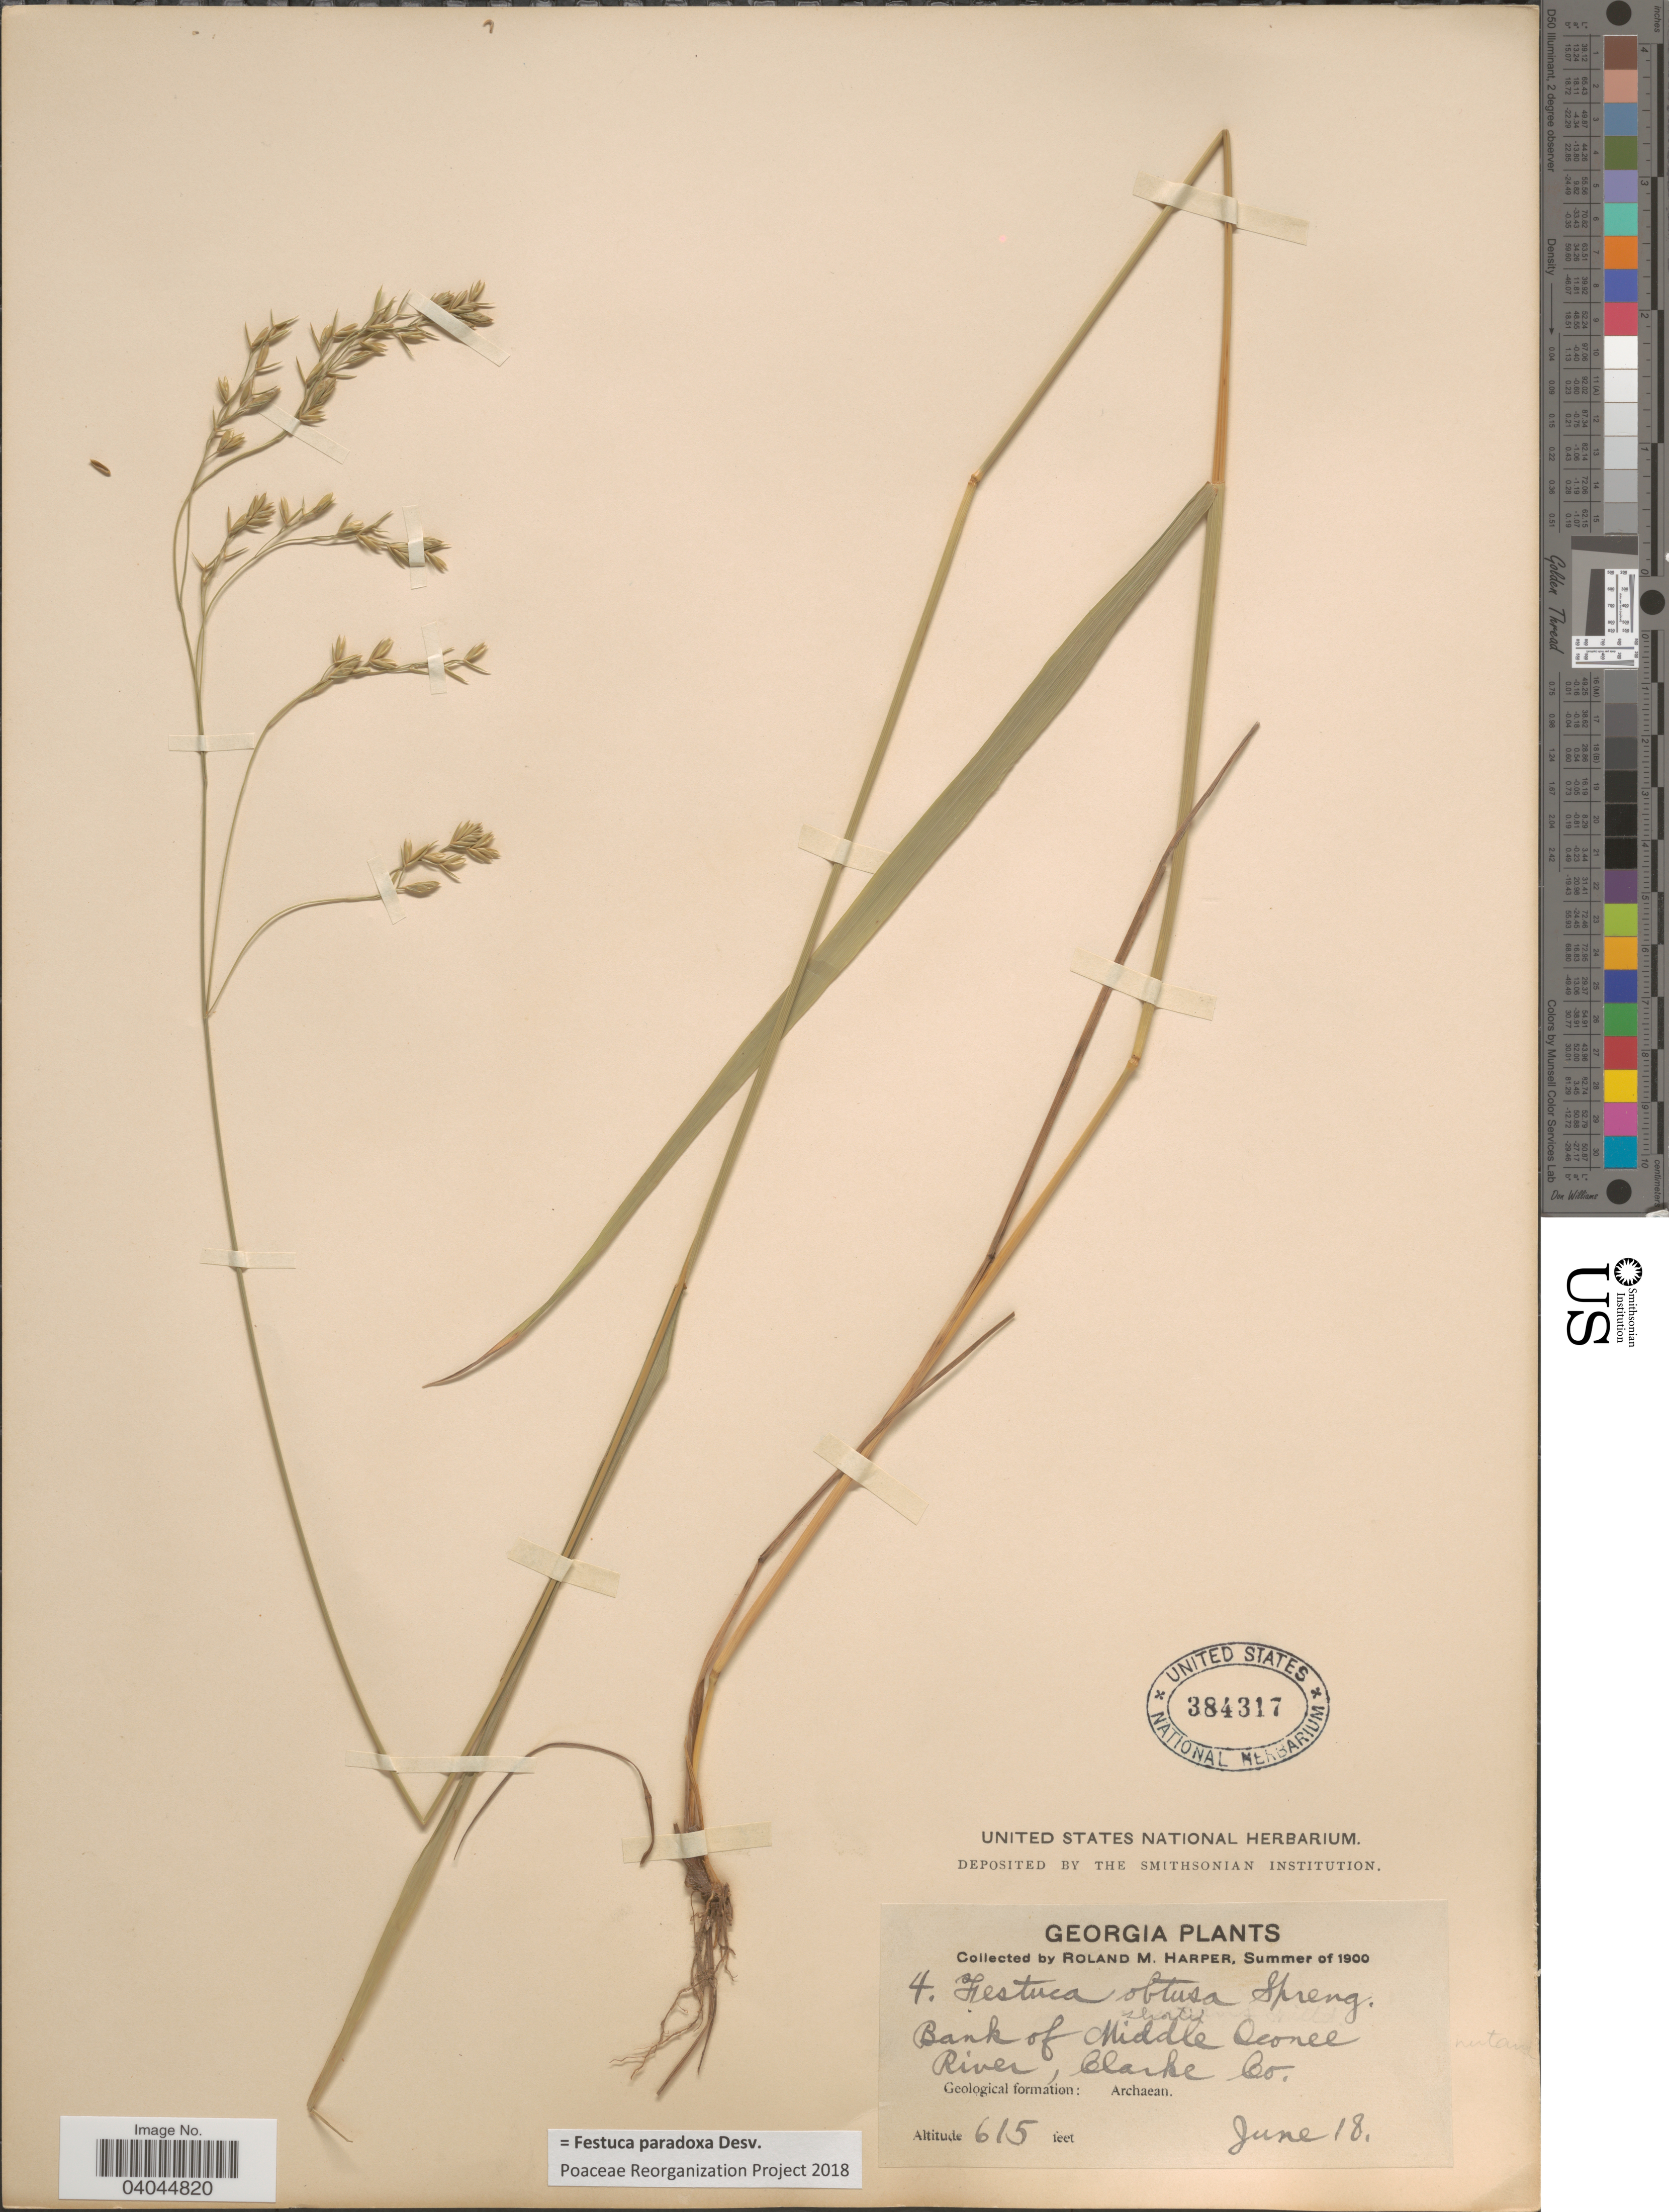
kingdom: Plantae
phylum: Tracheophyta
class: Liliopsida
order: Poales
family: Poaceae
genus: Festuca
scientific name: Festuca paradoxa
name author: Desv.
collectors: R. M. Harper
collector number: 4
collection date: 1900-06-18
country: United States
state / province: Georgia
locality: Bank of Middle Oconee River, Clarke Co. Geological formation: Archaean.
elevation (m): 187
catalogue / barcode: US 384317